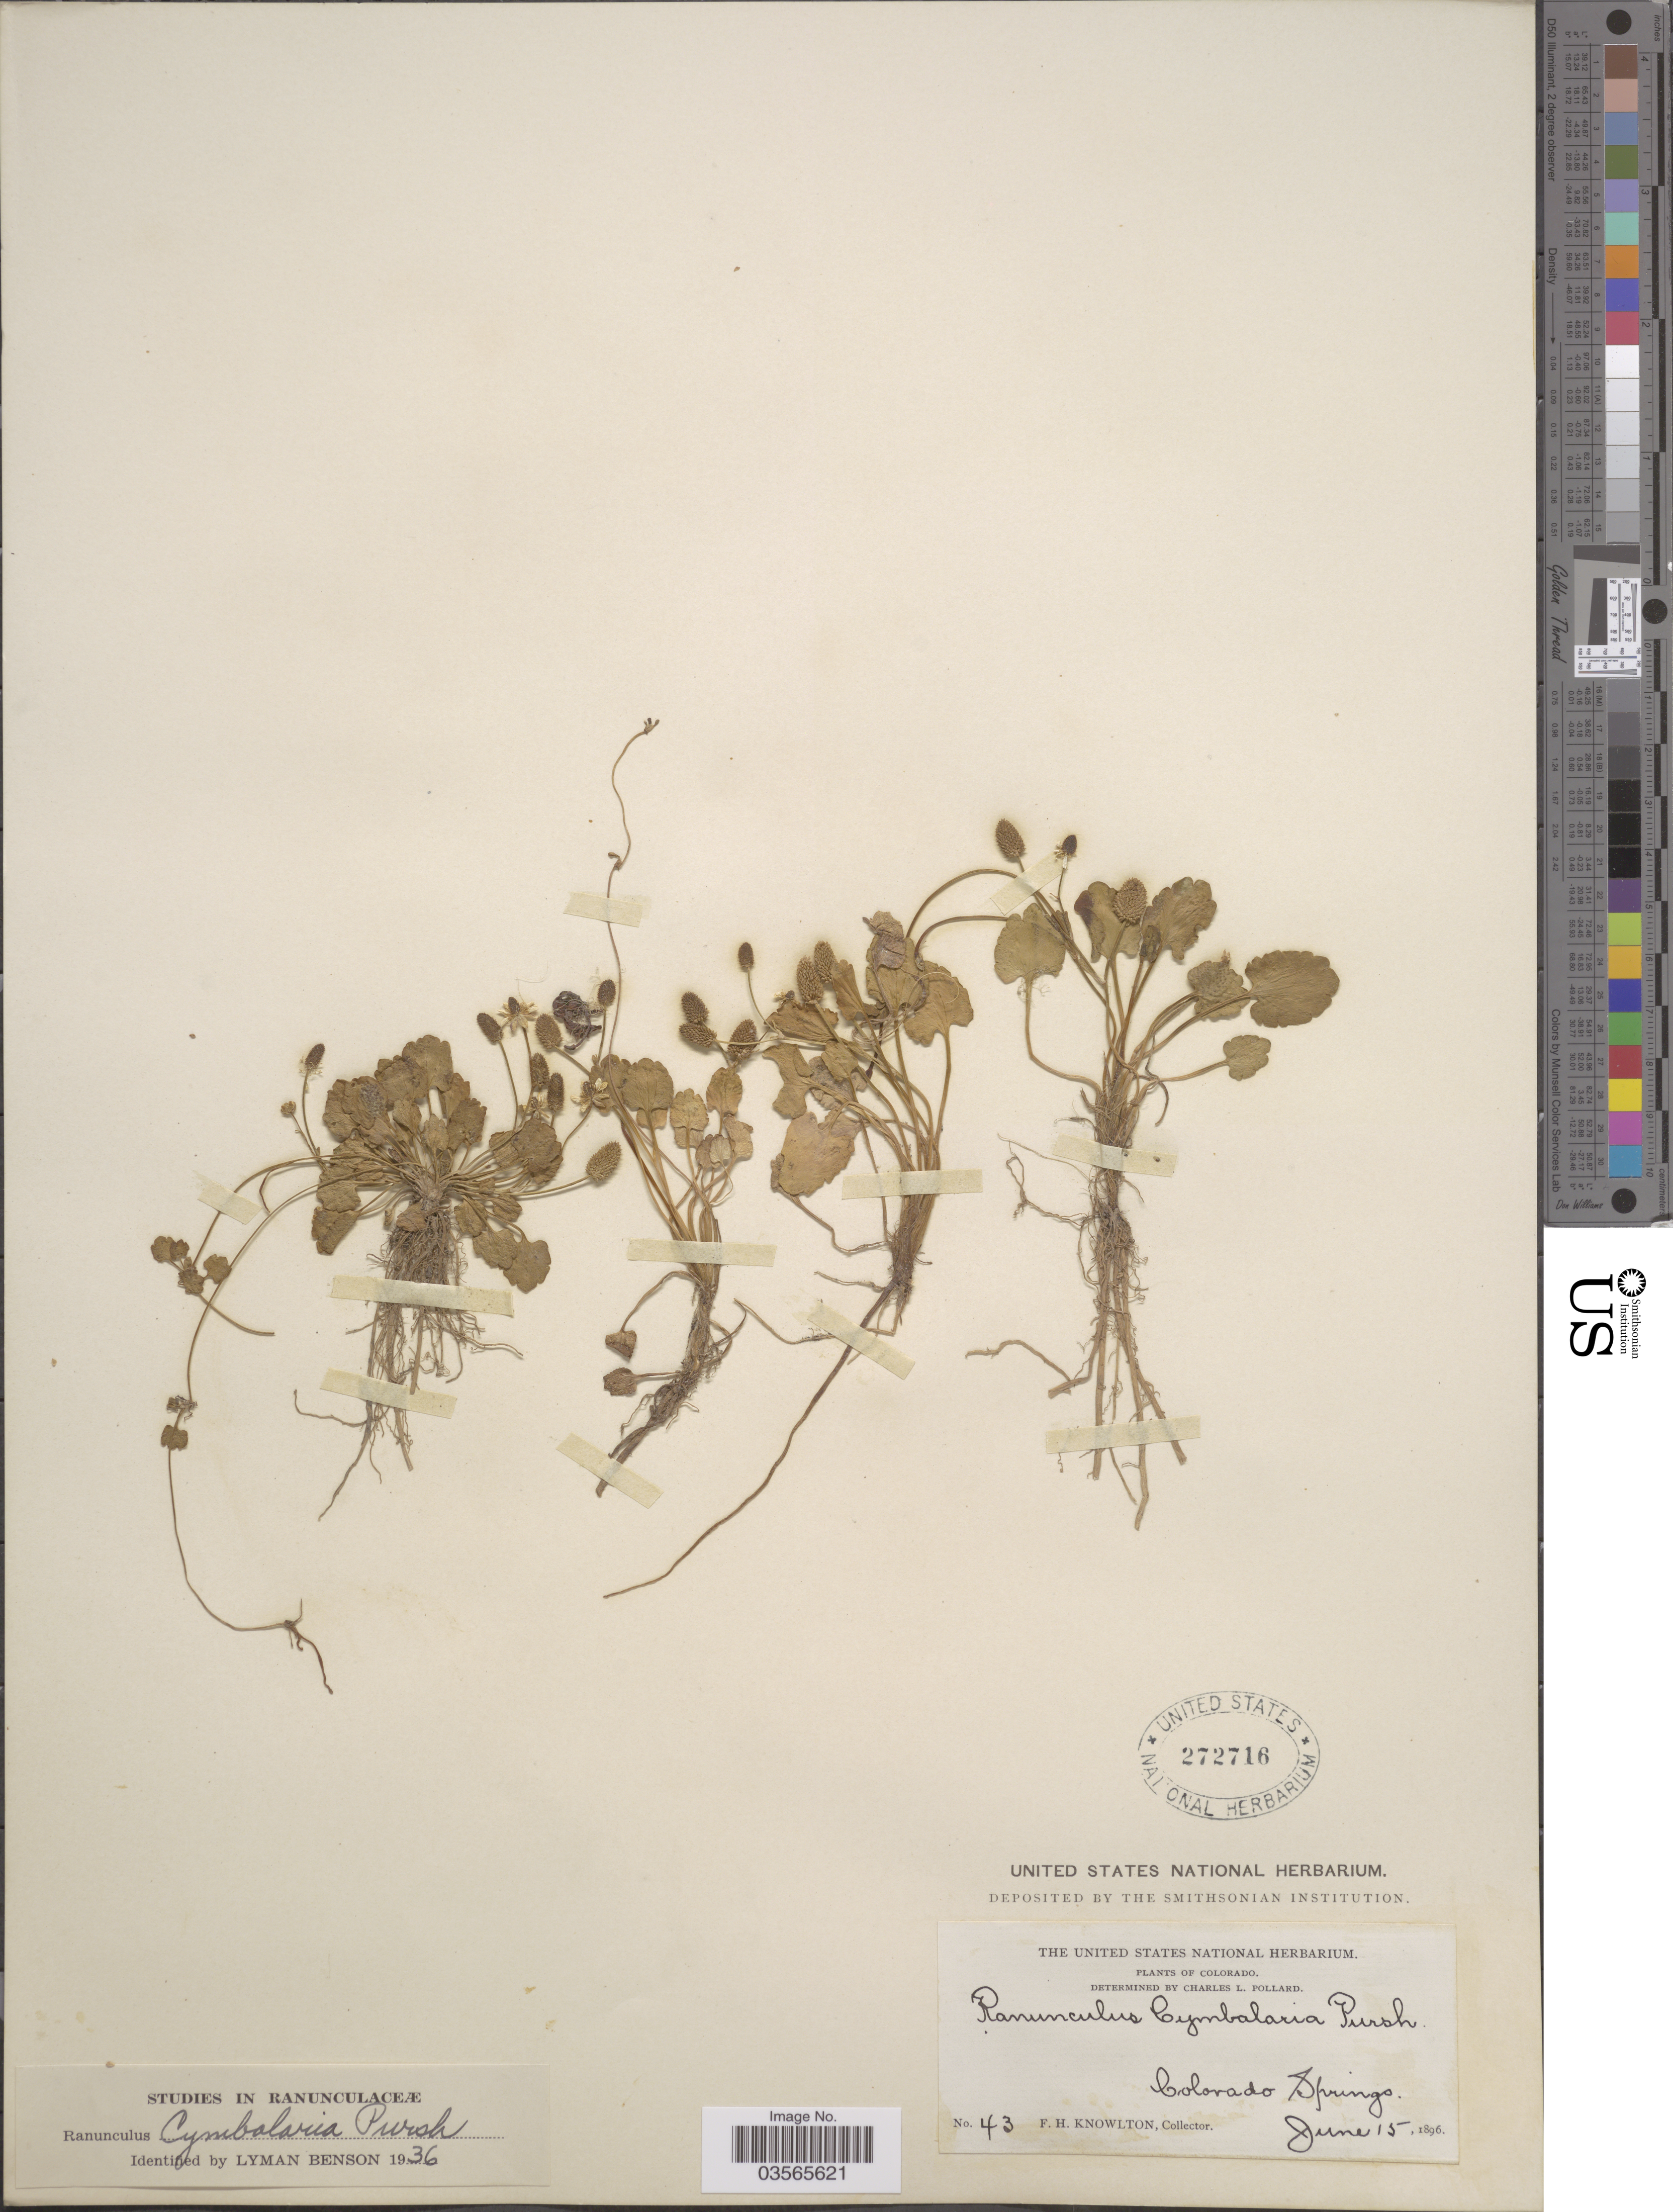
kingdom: Plantae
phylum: Tracheophyta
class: Magnoliopsida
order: Ranunculales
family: Ranunculaceae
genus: Halerpestes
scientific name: Halerpestes cymbalaria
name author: (Pursh) Greene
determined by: Strong, M. T., (US), Smithsonian Institution - National Museum of Natural History (UNITED STATES)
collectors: F. H. Knowlton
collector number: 43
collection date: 1896-06-15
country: United States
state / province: Colorado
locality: Colorado Springs.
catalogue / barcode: US 272716